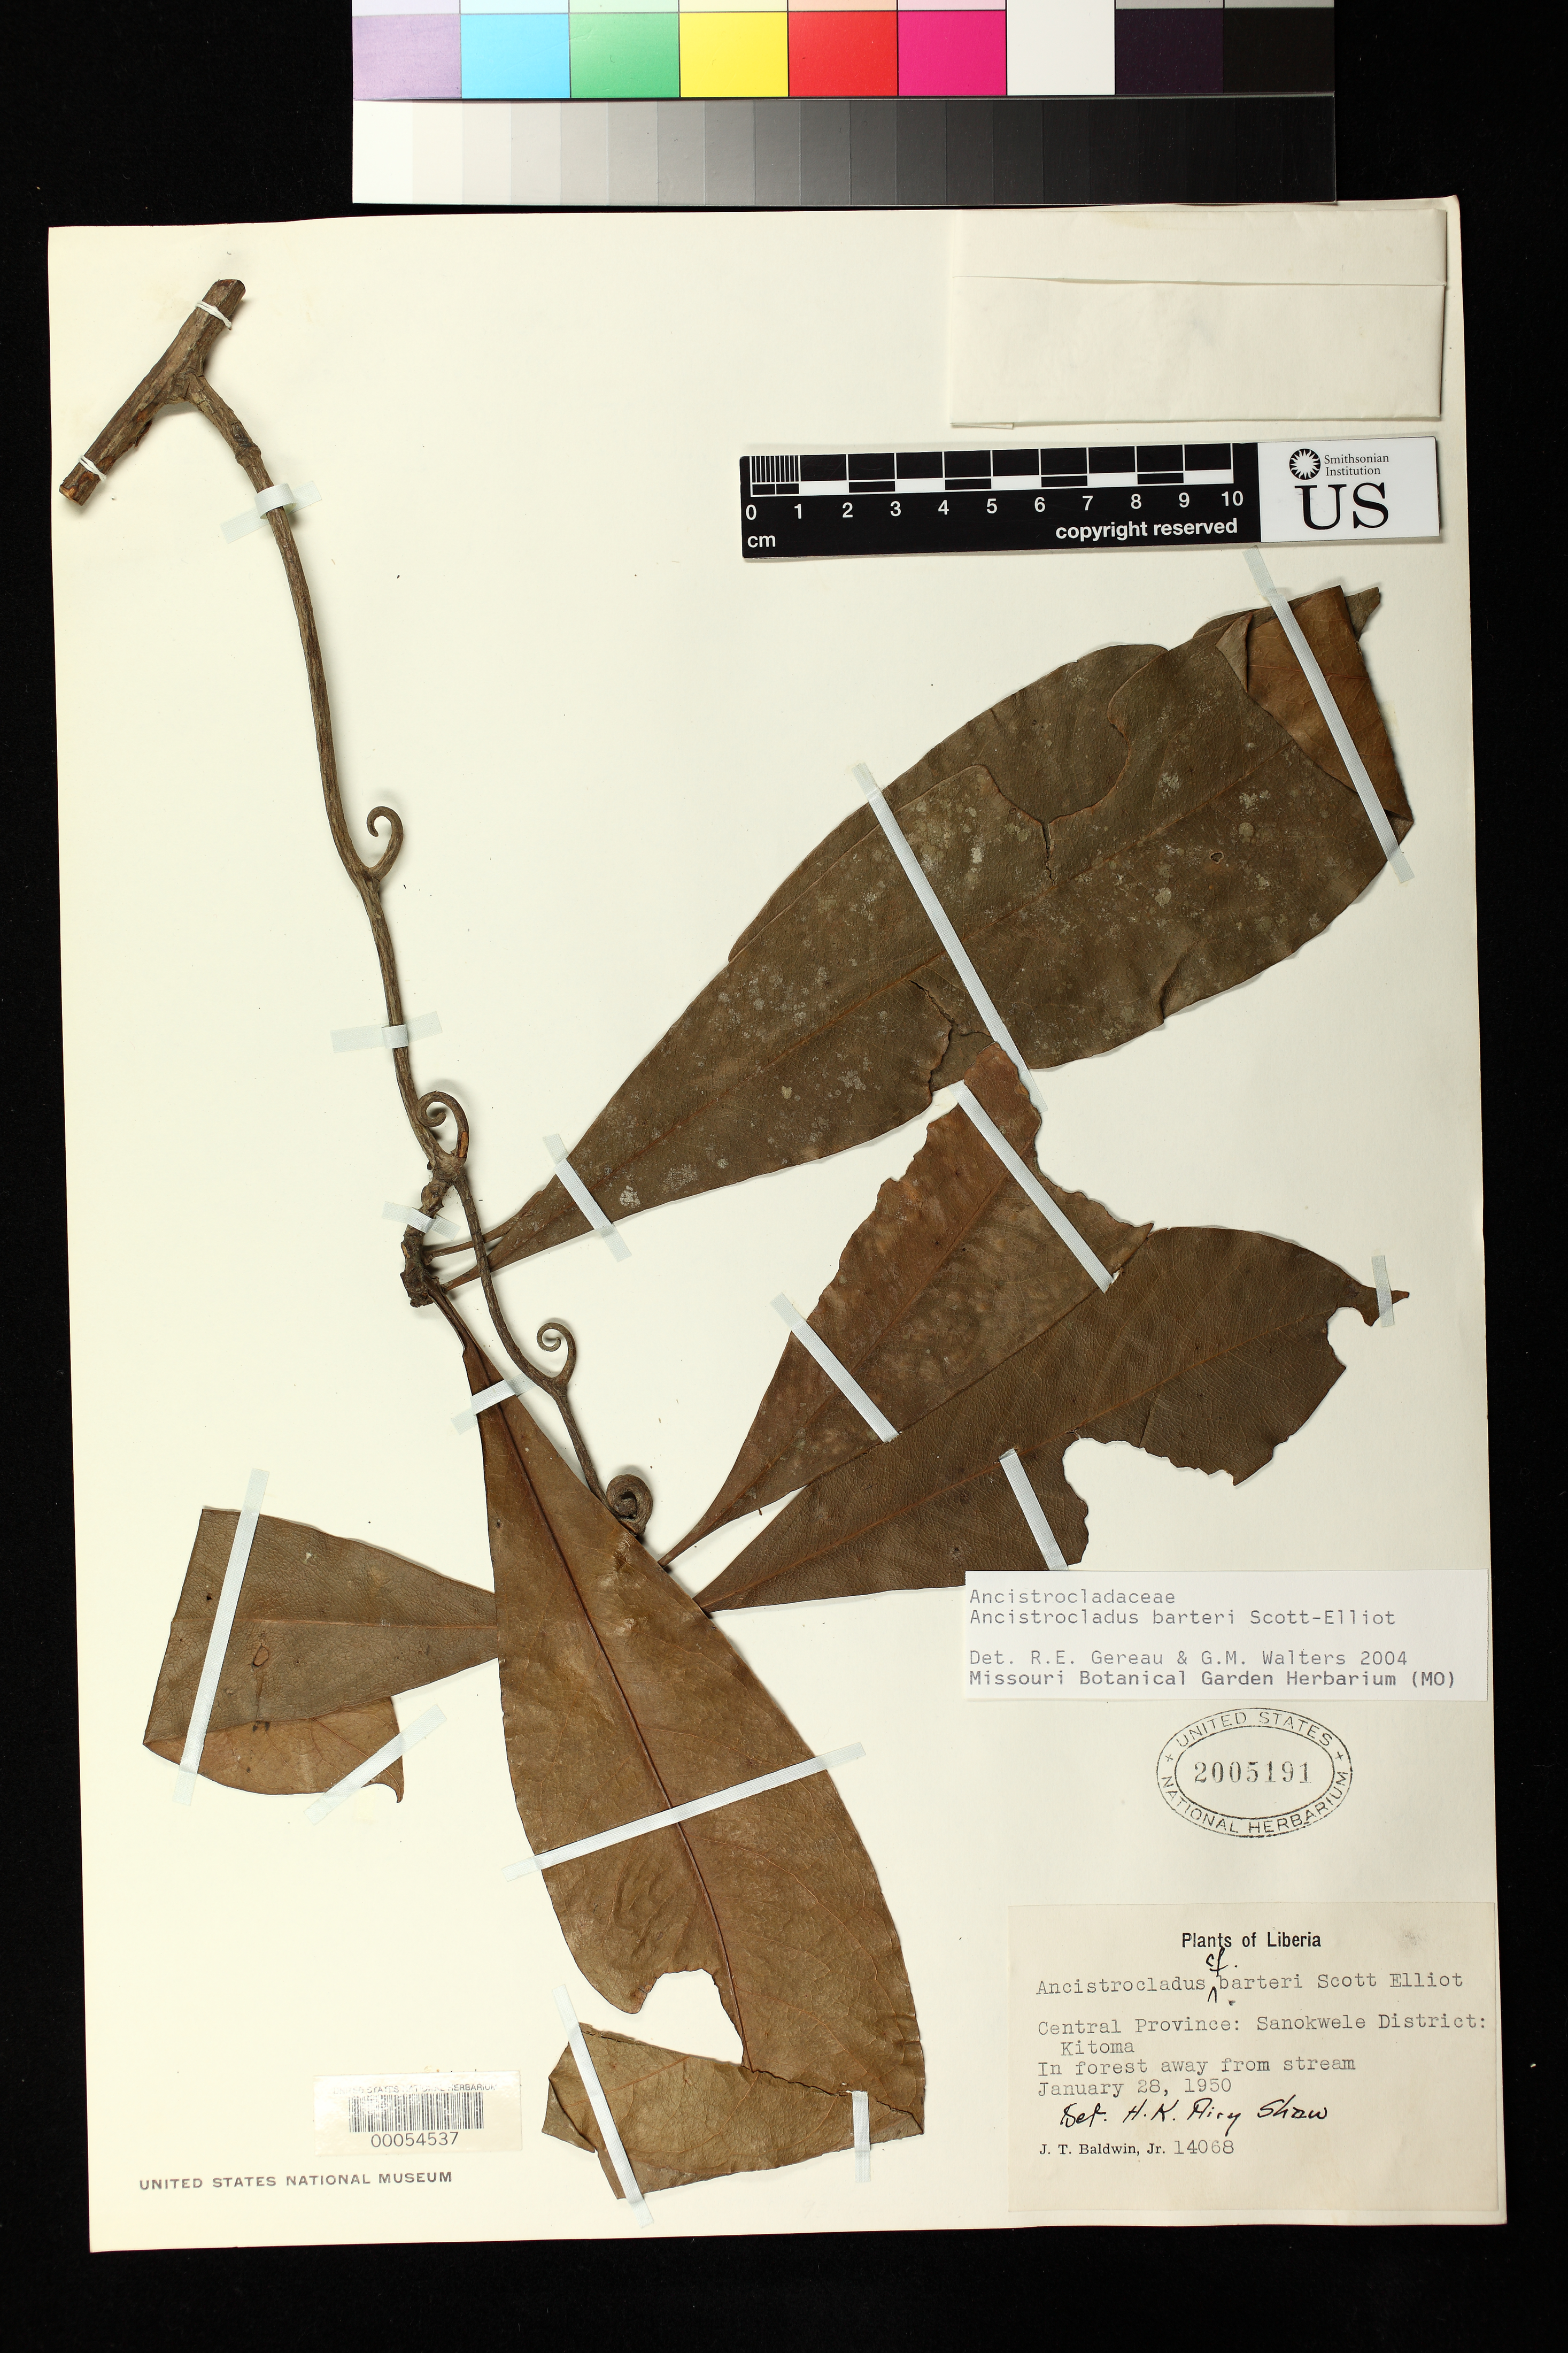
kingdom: Plantae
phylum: Tracheophyta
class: Magnoliopsida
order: Caryophyllales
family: Ancistrocladaceae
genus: Ancistrocladus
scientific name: Ancistrocladus barteri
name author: Scott Elliot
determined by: Gereau, R. E.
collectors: J. T. Baldwin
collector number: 14068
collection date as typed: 28 Jan 1950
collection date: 1950-01-28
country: Liberia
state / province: Nimba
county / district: Sanokwele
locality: Kitoma.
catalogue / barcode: US 2005191